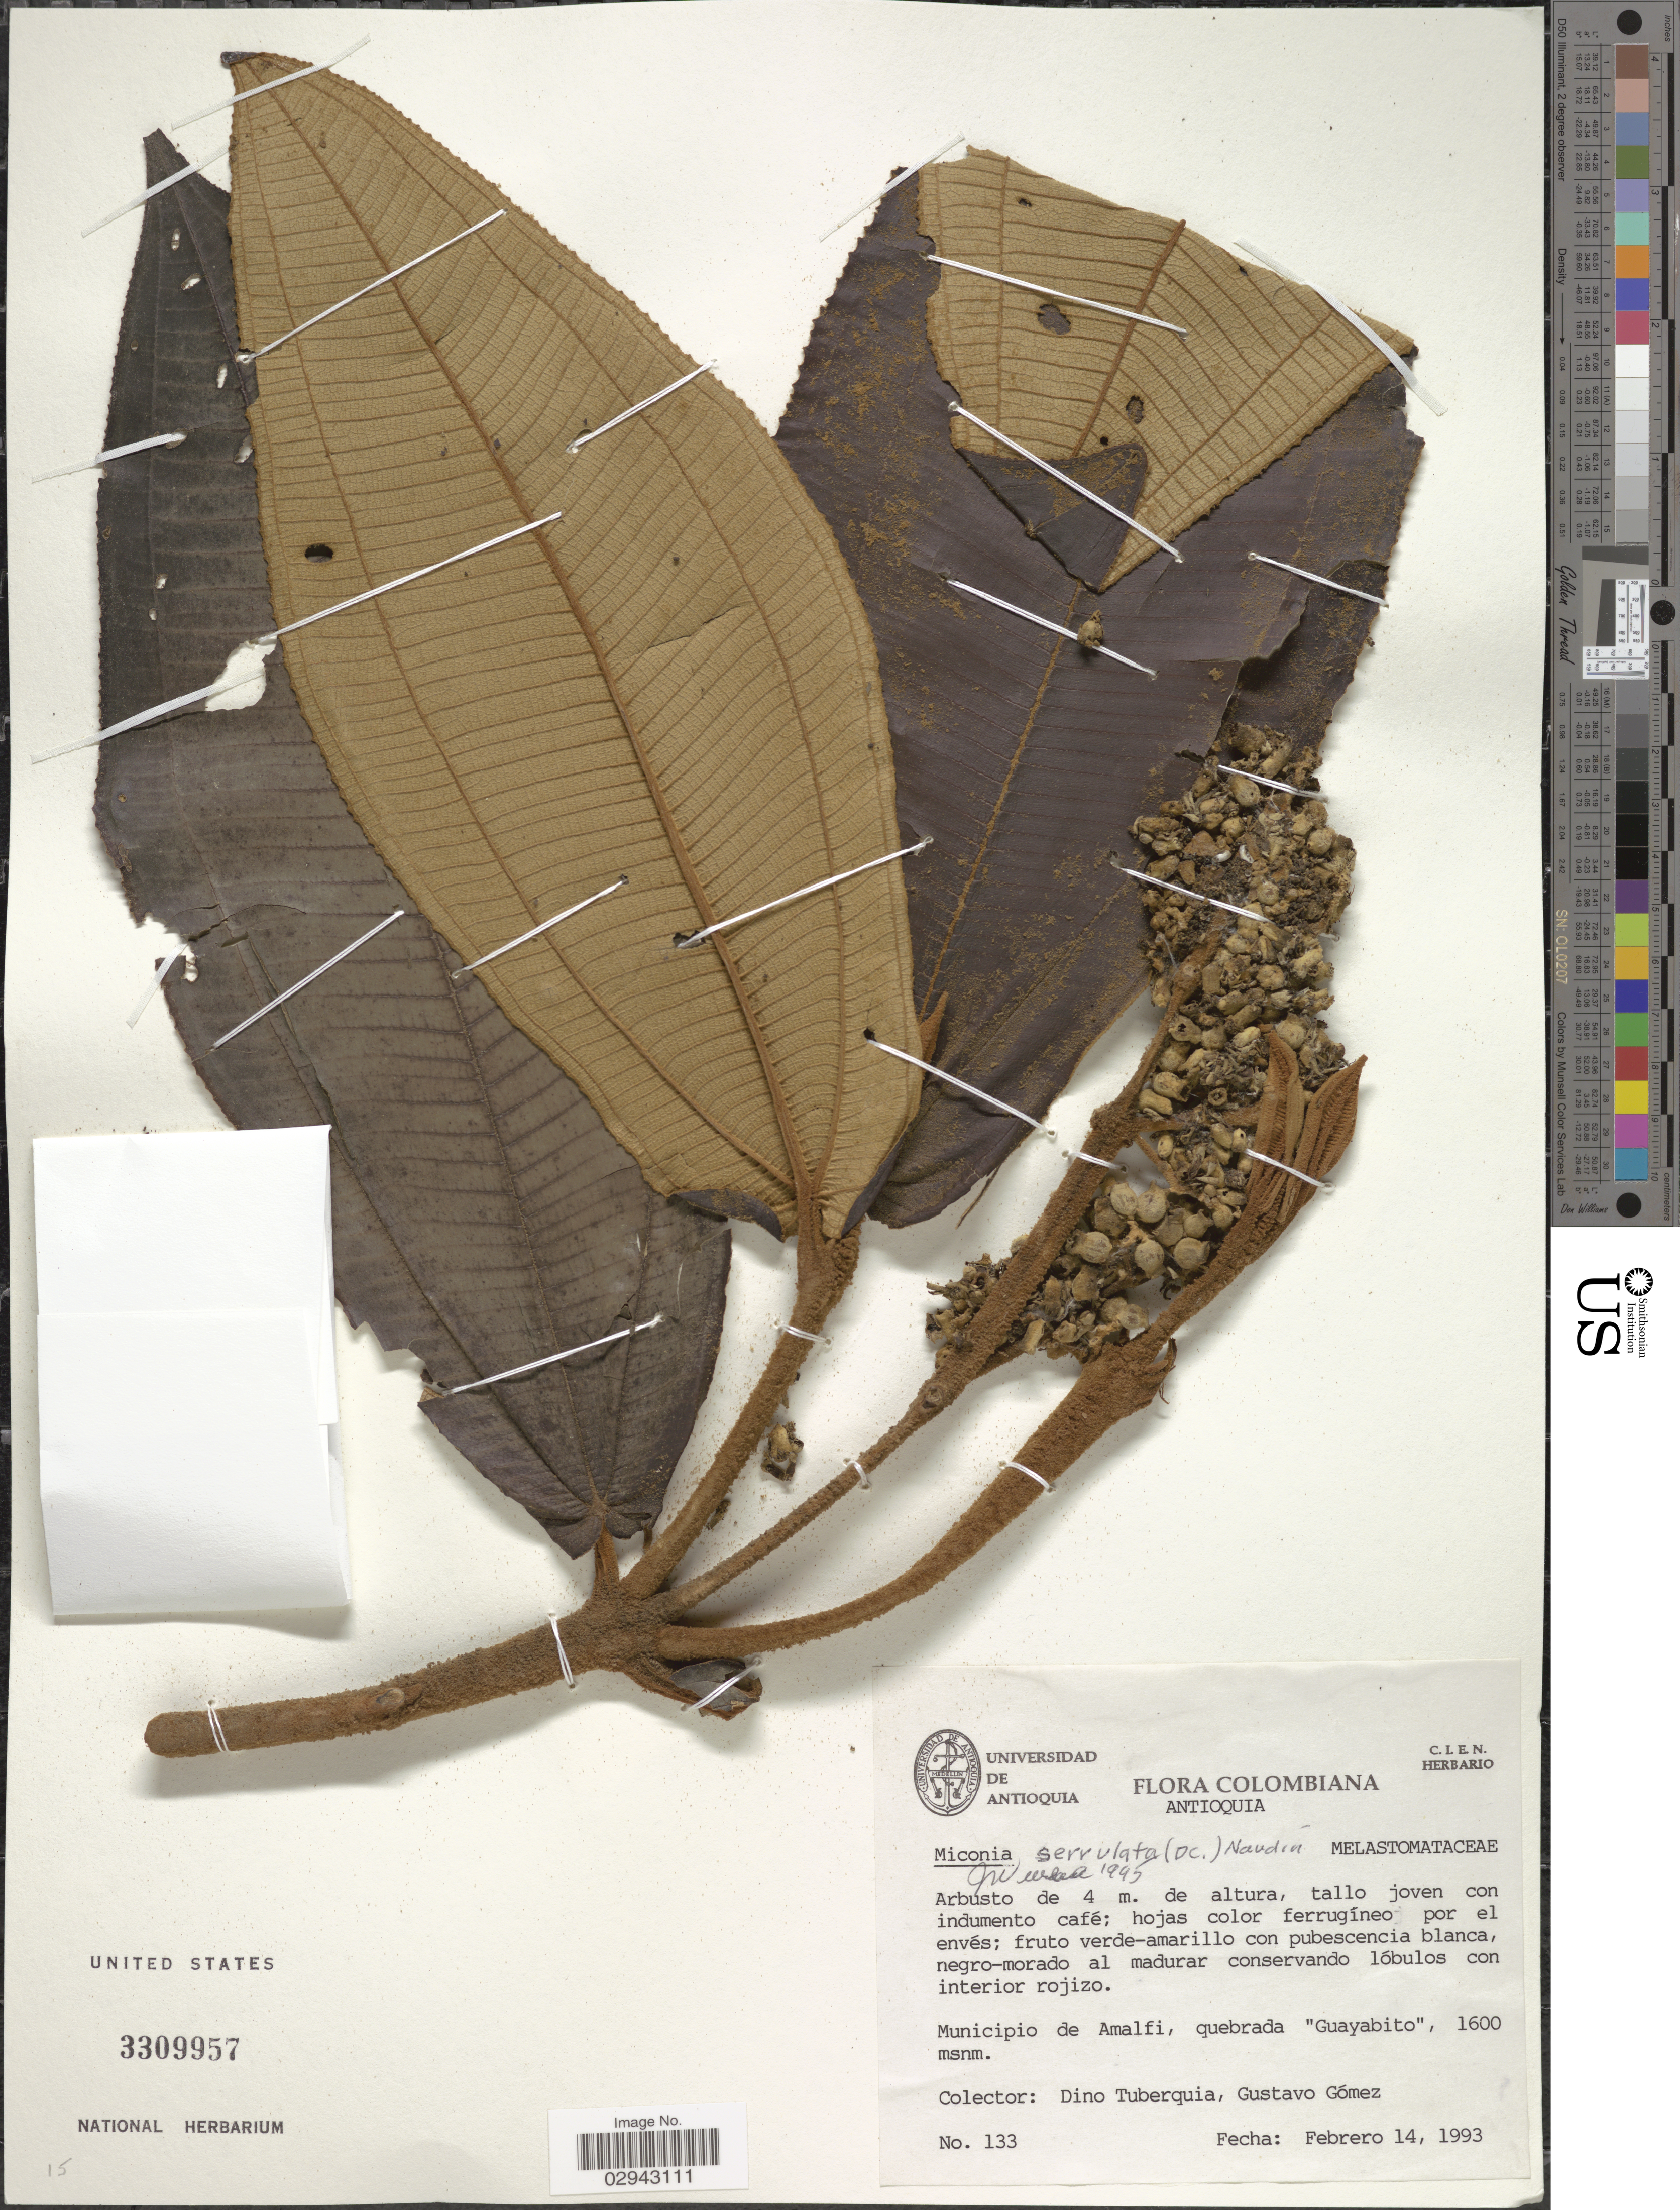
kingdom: Plantae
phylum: Tracheophyta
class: Magnoliopsida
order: Myrtales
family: Melastomataceae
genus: Miconia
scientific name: Miconia serrulata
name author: (DC.) Naudin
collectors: D. Tuberquia & G. Gomez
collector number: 133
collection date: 1993-02-14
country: Colombia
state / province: Antioquia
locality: Municipio de Amalfi, quebrada "Guayabito".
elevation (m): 1600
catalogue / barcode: US 3309957